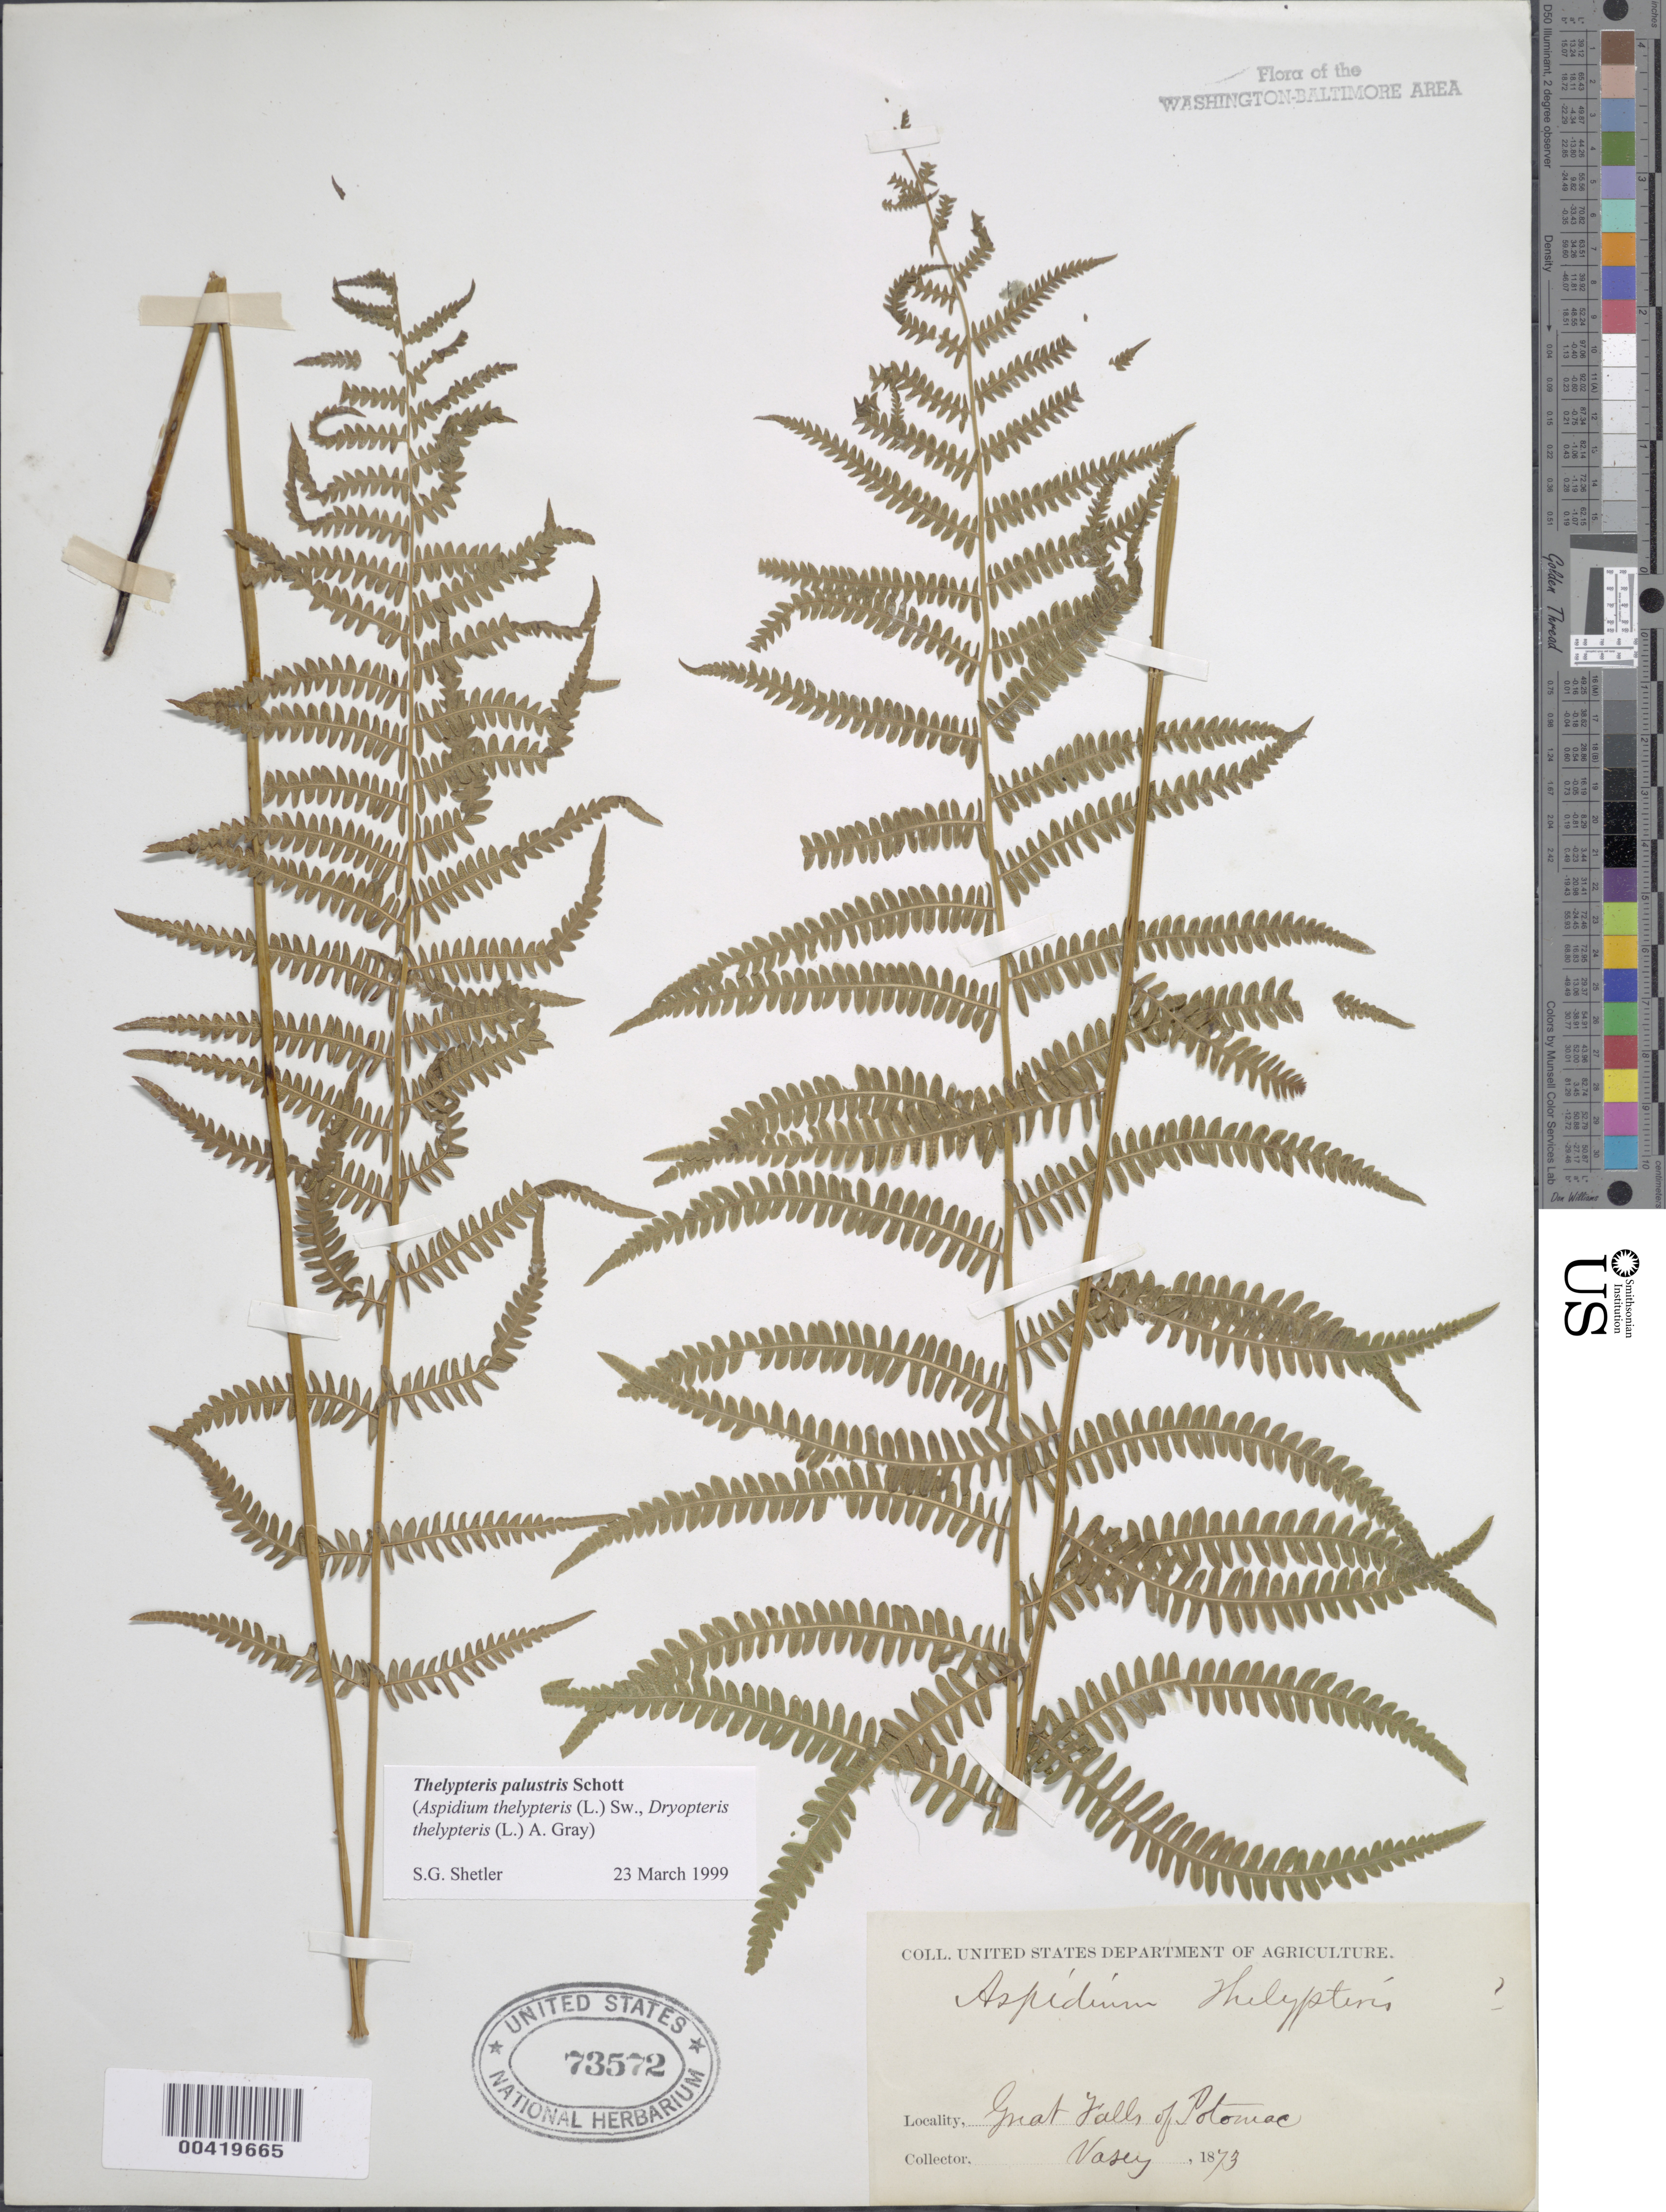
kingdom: Plantae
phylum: Tracheophyta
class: Polypodiopsida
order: Polypodiales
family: Thelypteridaceae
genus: Thelypteris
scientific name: Thelypteris palustris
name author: (Salisb.) Schott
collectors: G. Vasey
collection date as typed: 1873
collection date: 1873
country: United States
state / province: Maryland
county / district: Montgomery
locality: Great Falls of Potomac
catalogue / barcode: US 73572